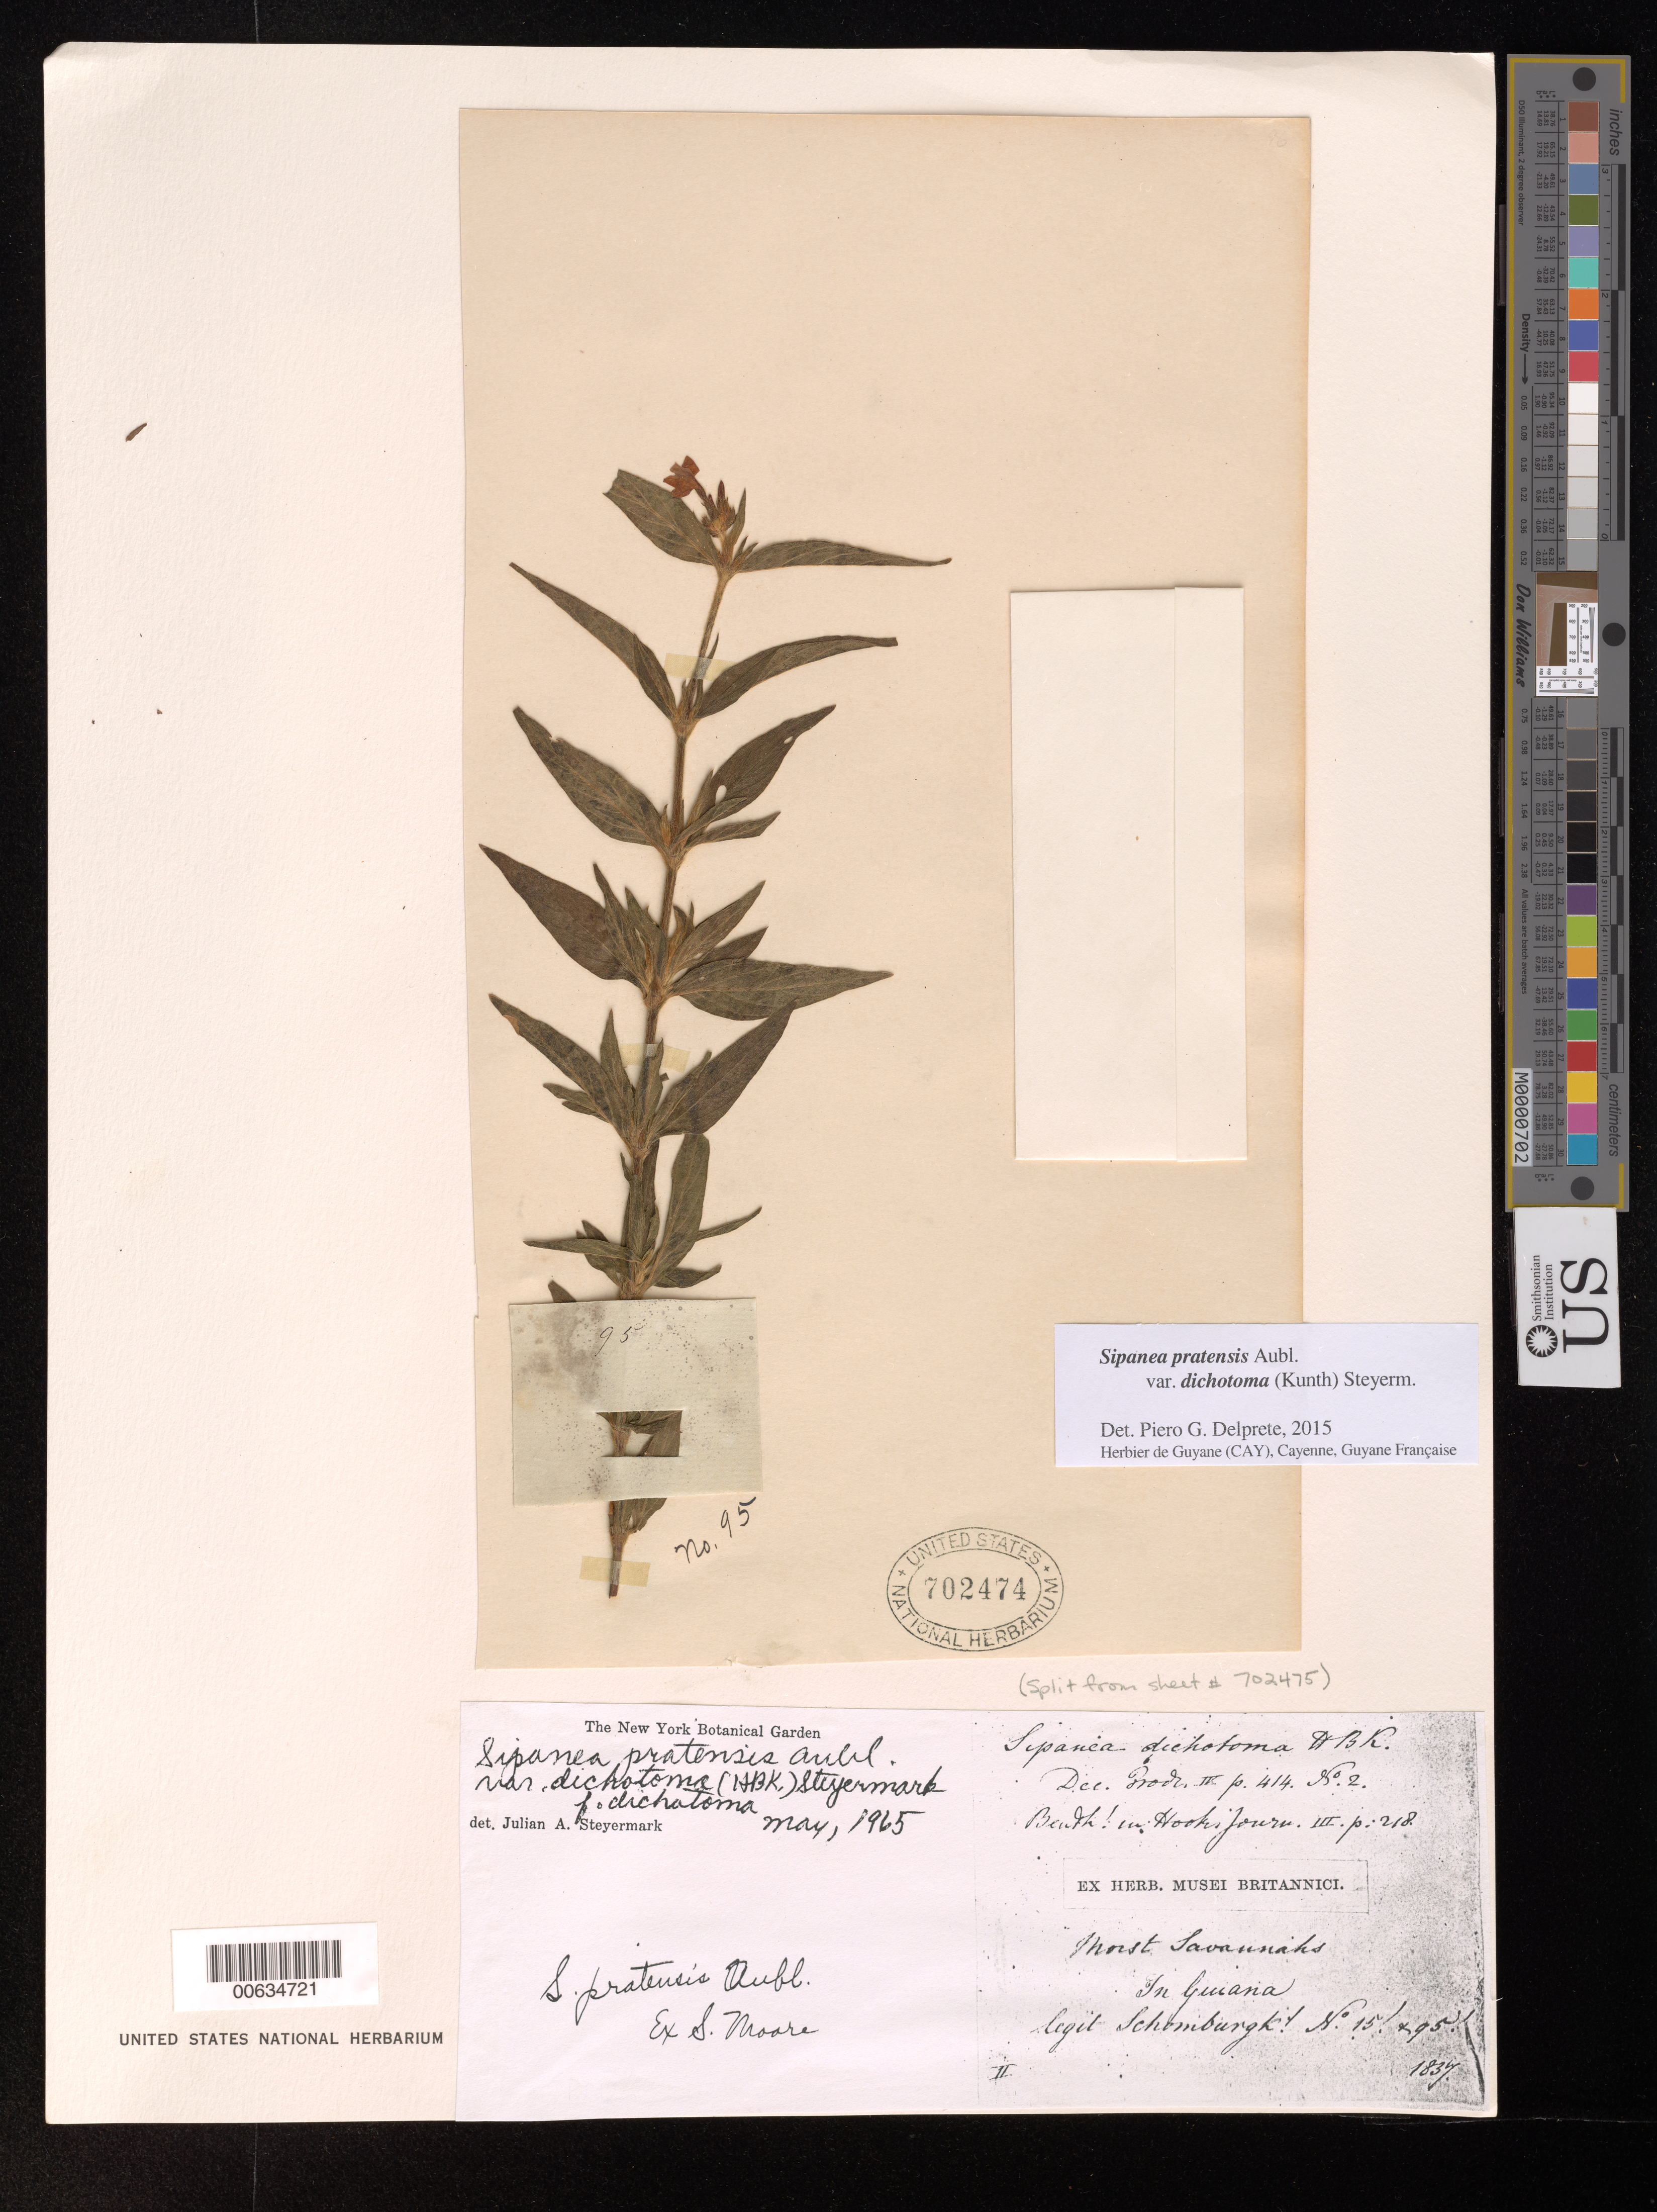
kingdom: Plantae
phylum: Tracheophyta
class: Magnoliopsida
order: Gentianales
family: Rubiaceae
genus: Sipanea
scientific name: Sipanea pratensis var. dichotoma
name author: (Kunth) Steyerm.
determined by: Steyermark, Julian A., (VEN)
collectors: R. H. Schomburgk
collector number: I 95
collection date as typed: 1837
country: Guyana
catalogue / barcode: US 702474